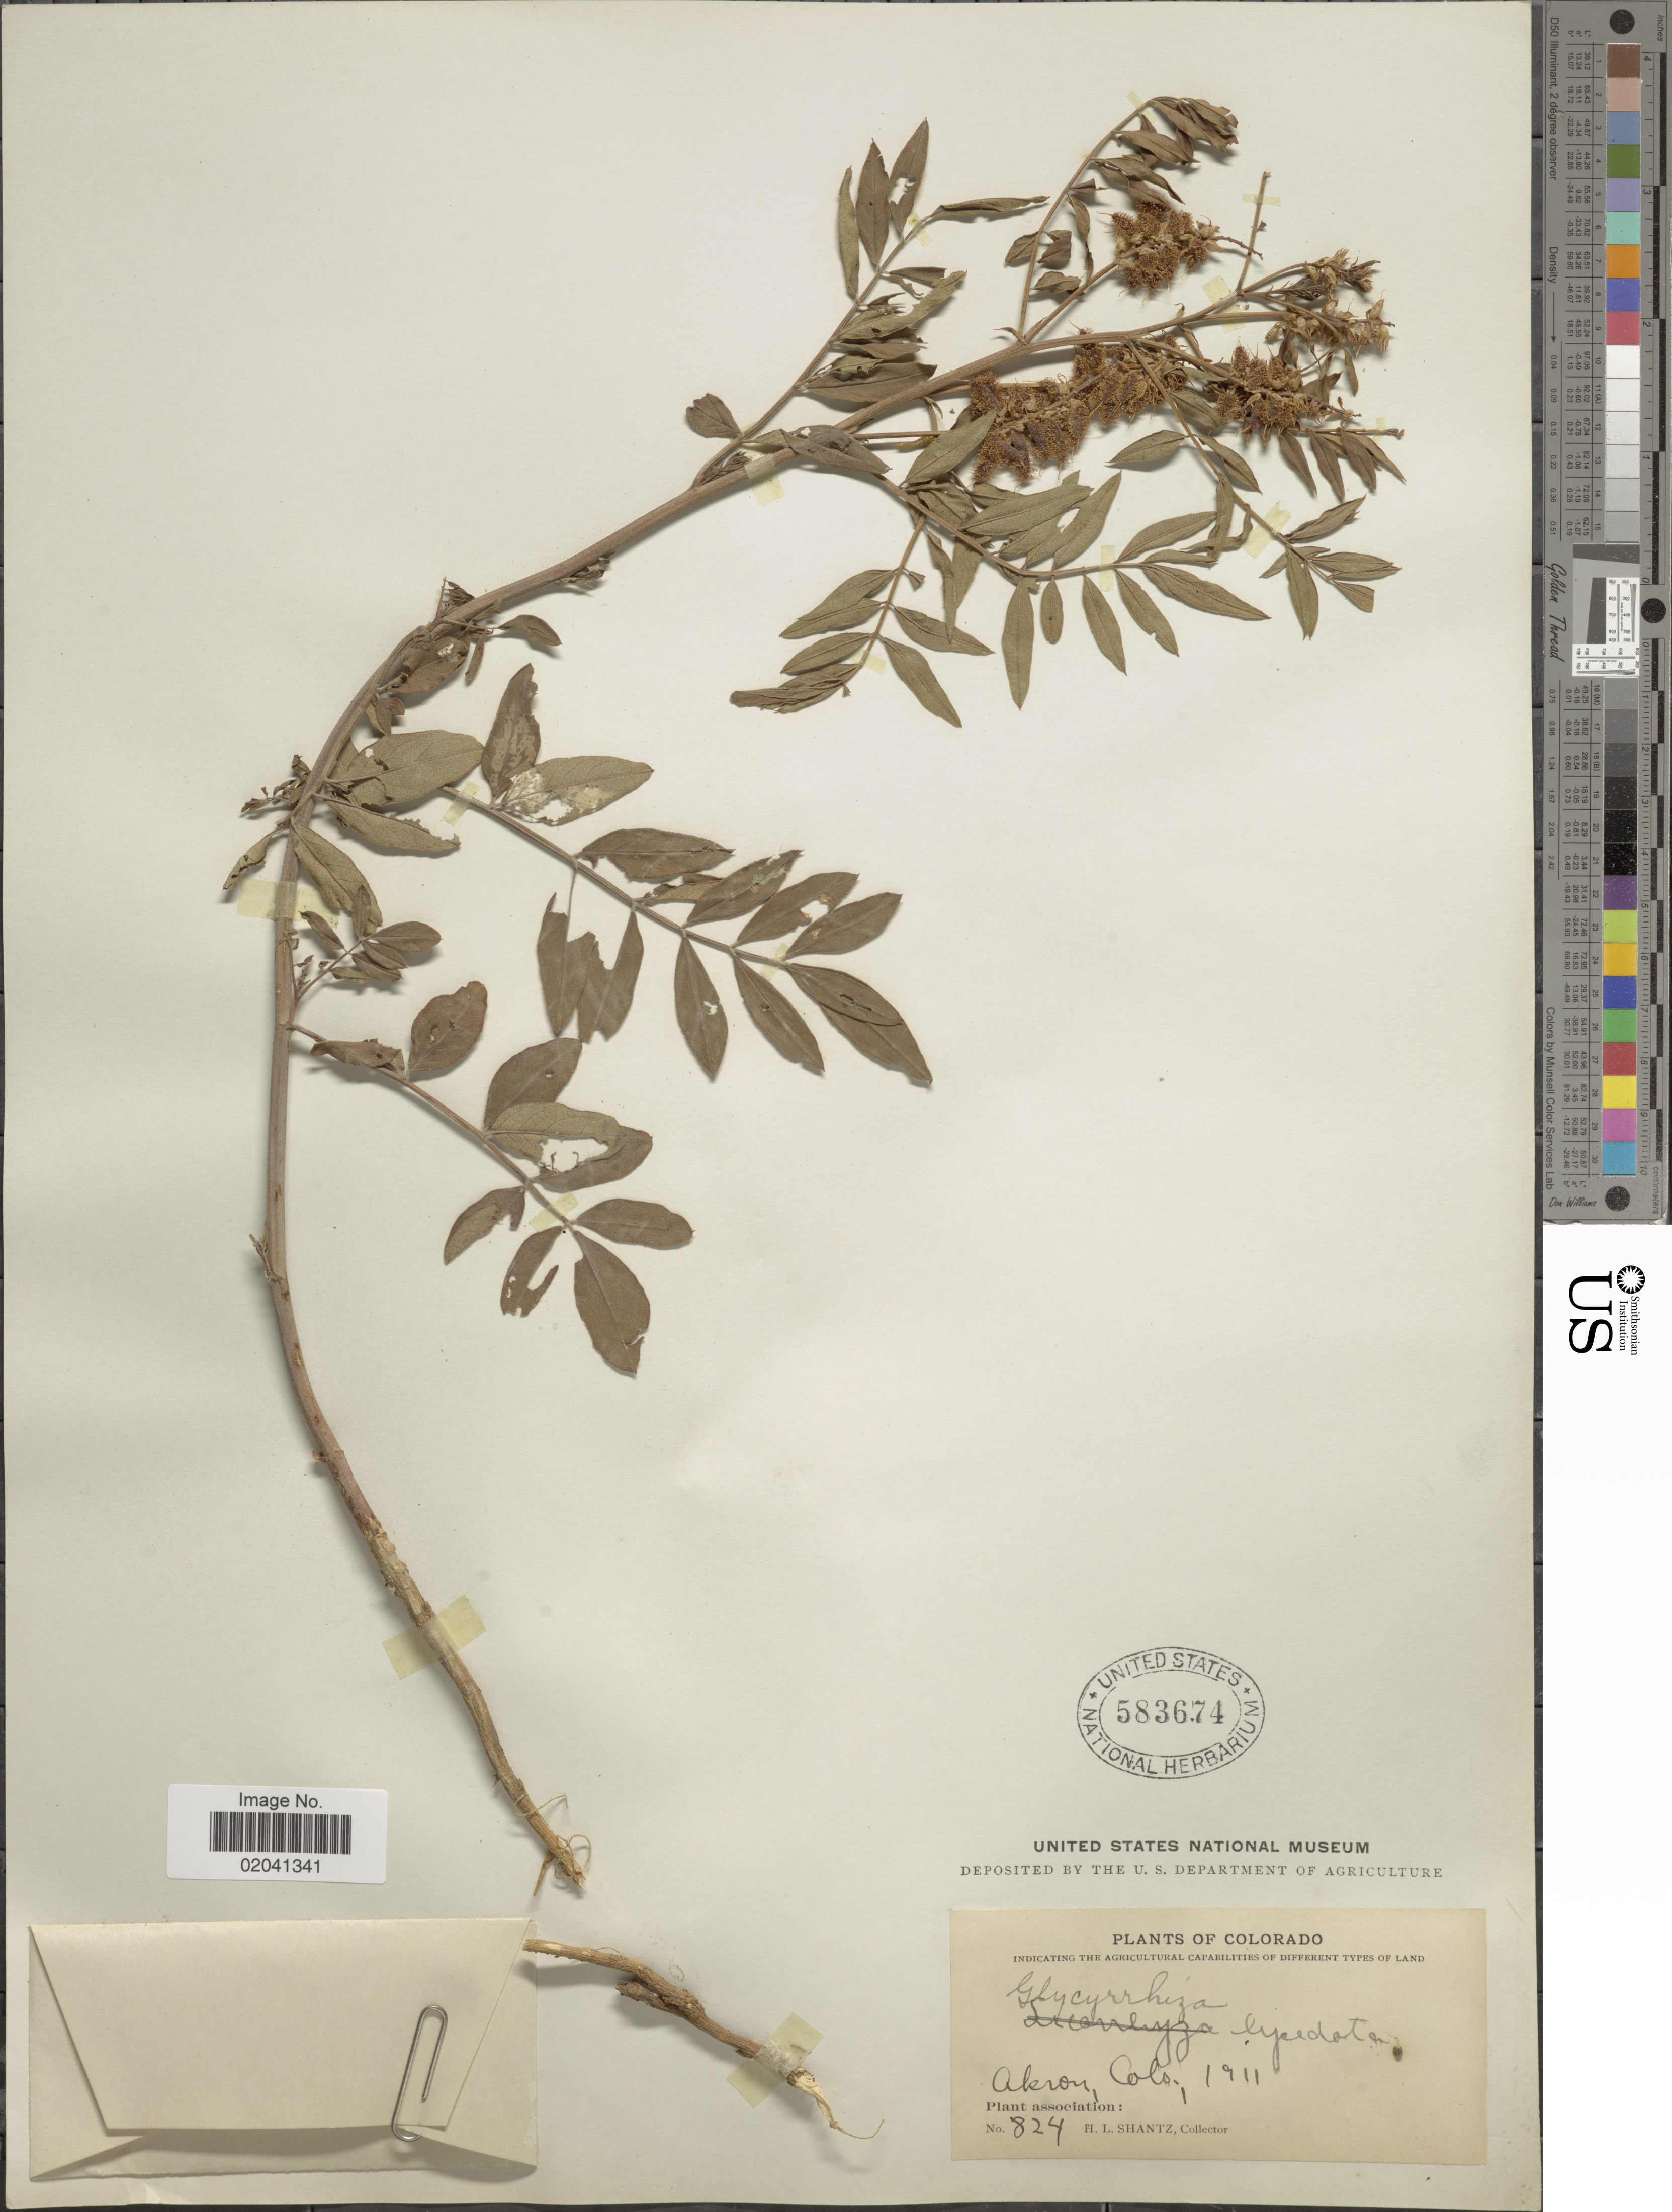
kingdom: Plantae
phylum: Tracheophyta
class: Magnoliopsida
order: Fabales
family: Fabaceae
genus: Glycyrrhiza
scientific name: Glycyrrhiza lepidota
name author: Pursh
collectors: H. Shantz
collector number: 824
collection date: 1911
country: United States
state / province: Colorado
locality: Akron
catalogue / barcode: US 583674